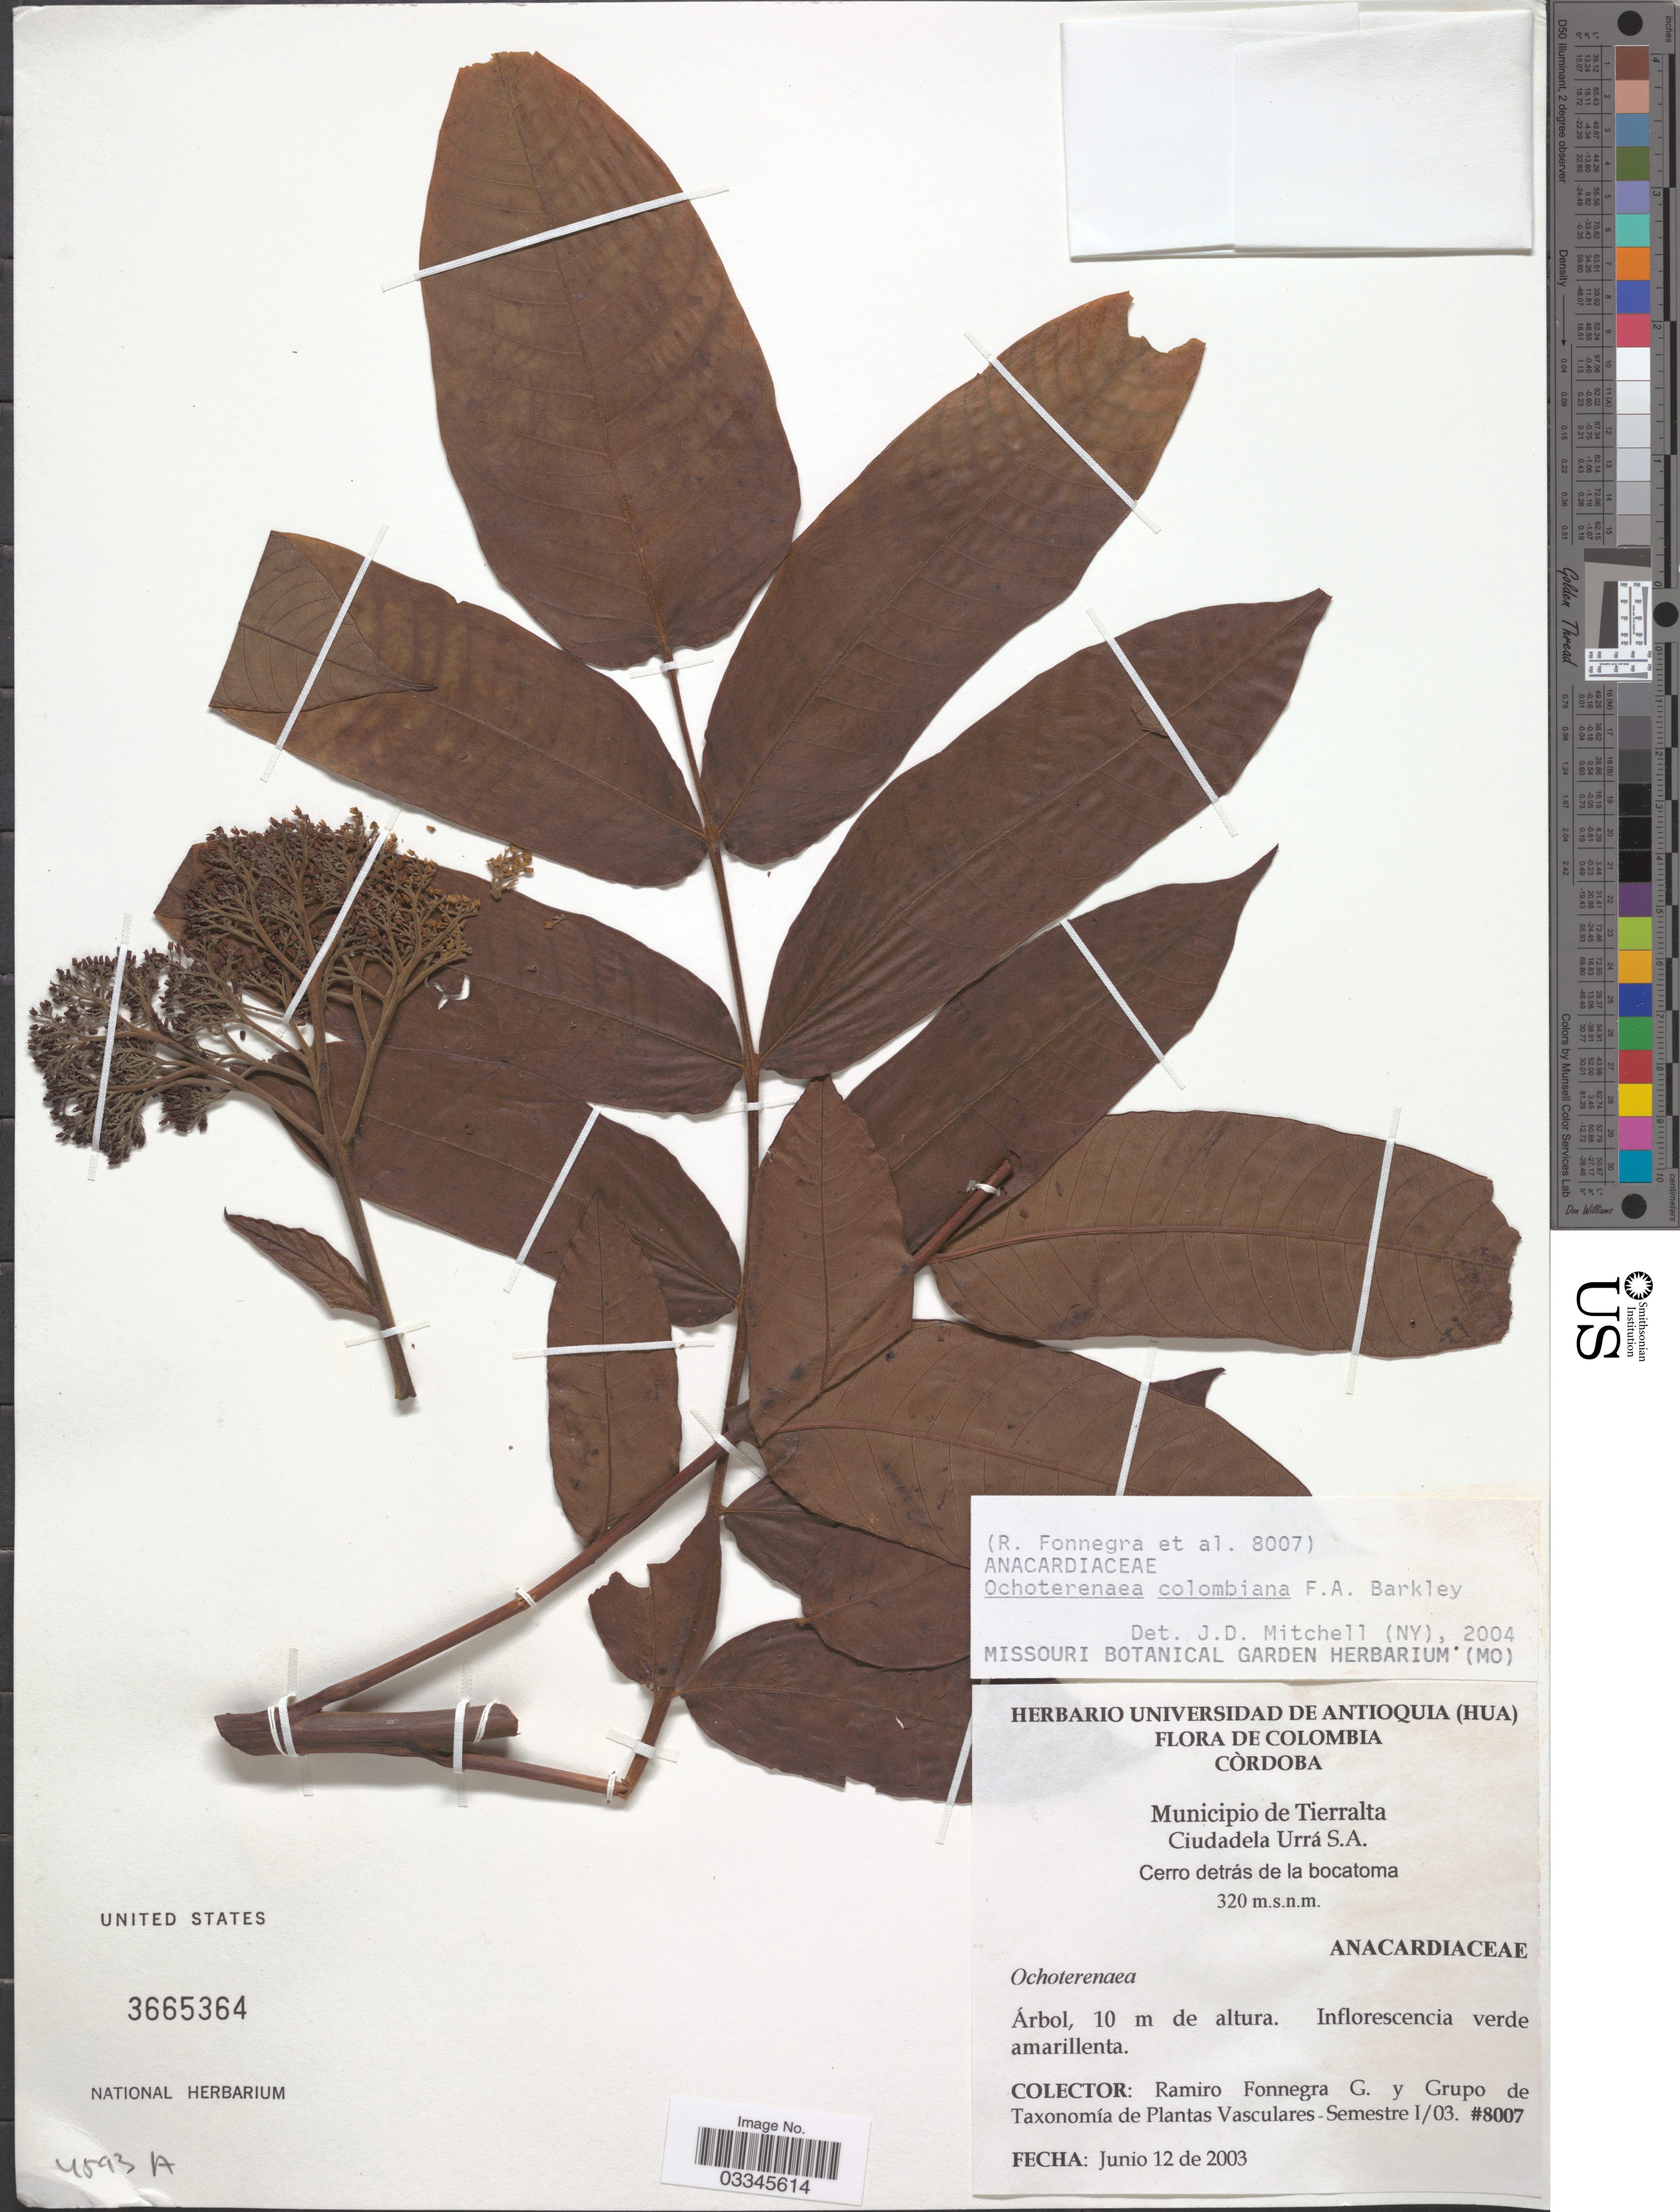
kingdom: Plantae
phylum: Tracheophyta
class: Magnoliopsida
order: Sapindales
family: Anacardiaceae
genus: Ochoterenaea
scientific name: Ochoterenaea colombiana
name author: F.A. Barkley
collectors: R. Fonnegra G. & Grupo de Taxonomía de Plantas Vasculares-Semestre I/03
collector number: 8007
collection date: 2003-06-12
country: Colombia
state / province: Córdoba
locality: Municipio de Tierralta. Ciudad Urrá S.A. Cerro detrás de la bocatoma.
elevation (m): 320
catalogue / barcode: US 3665364